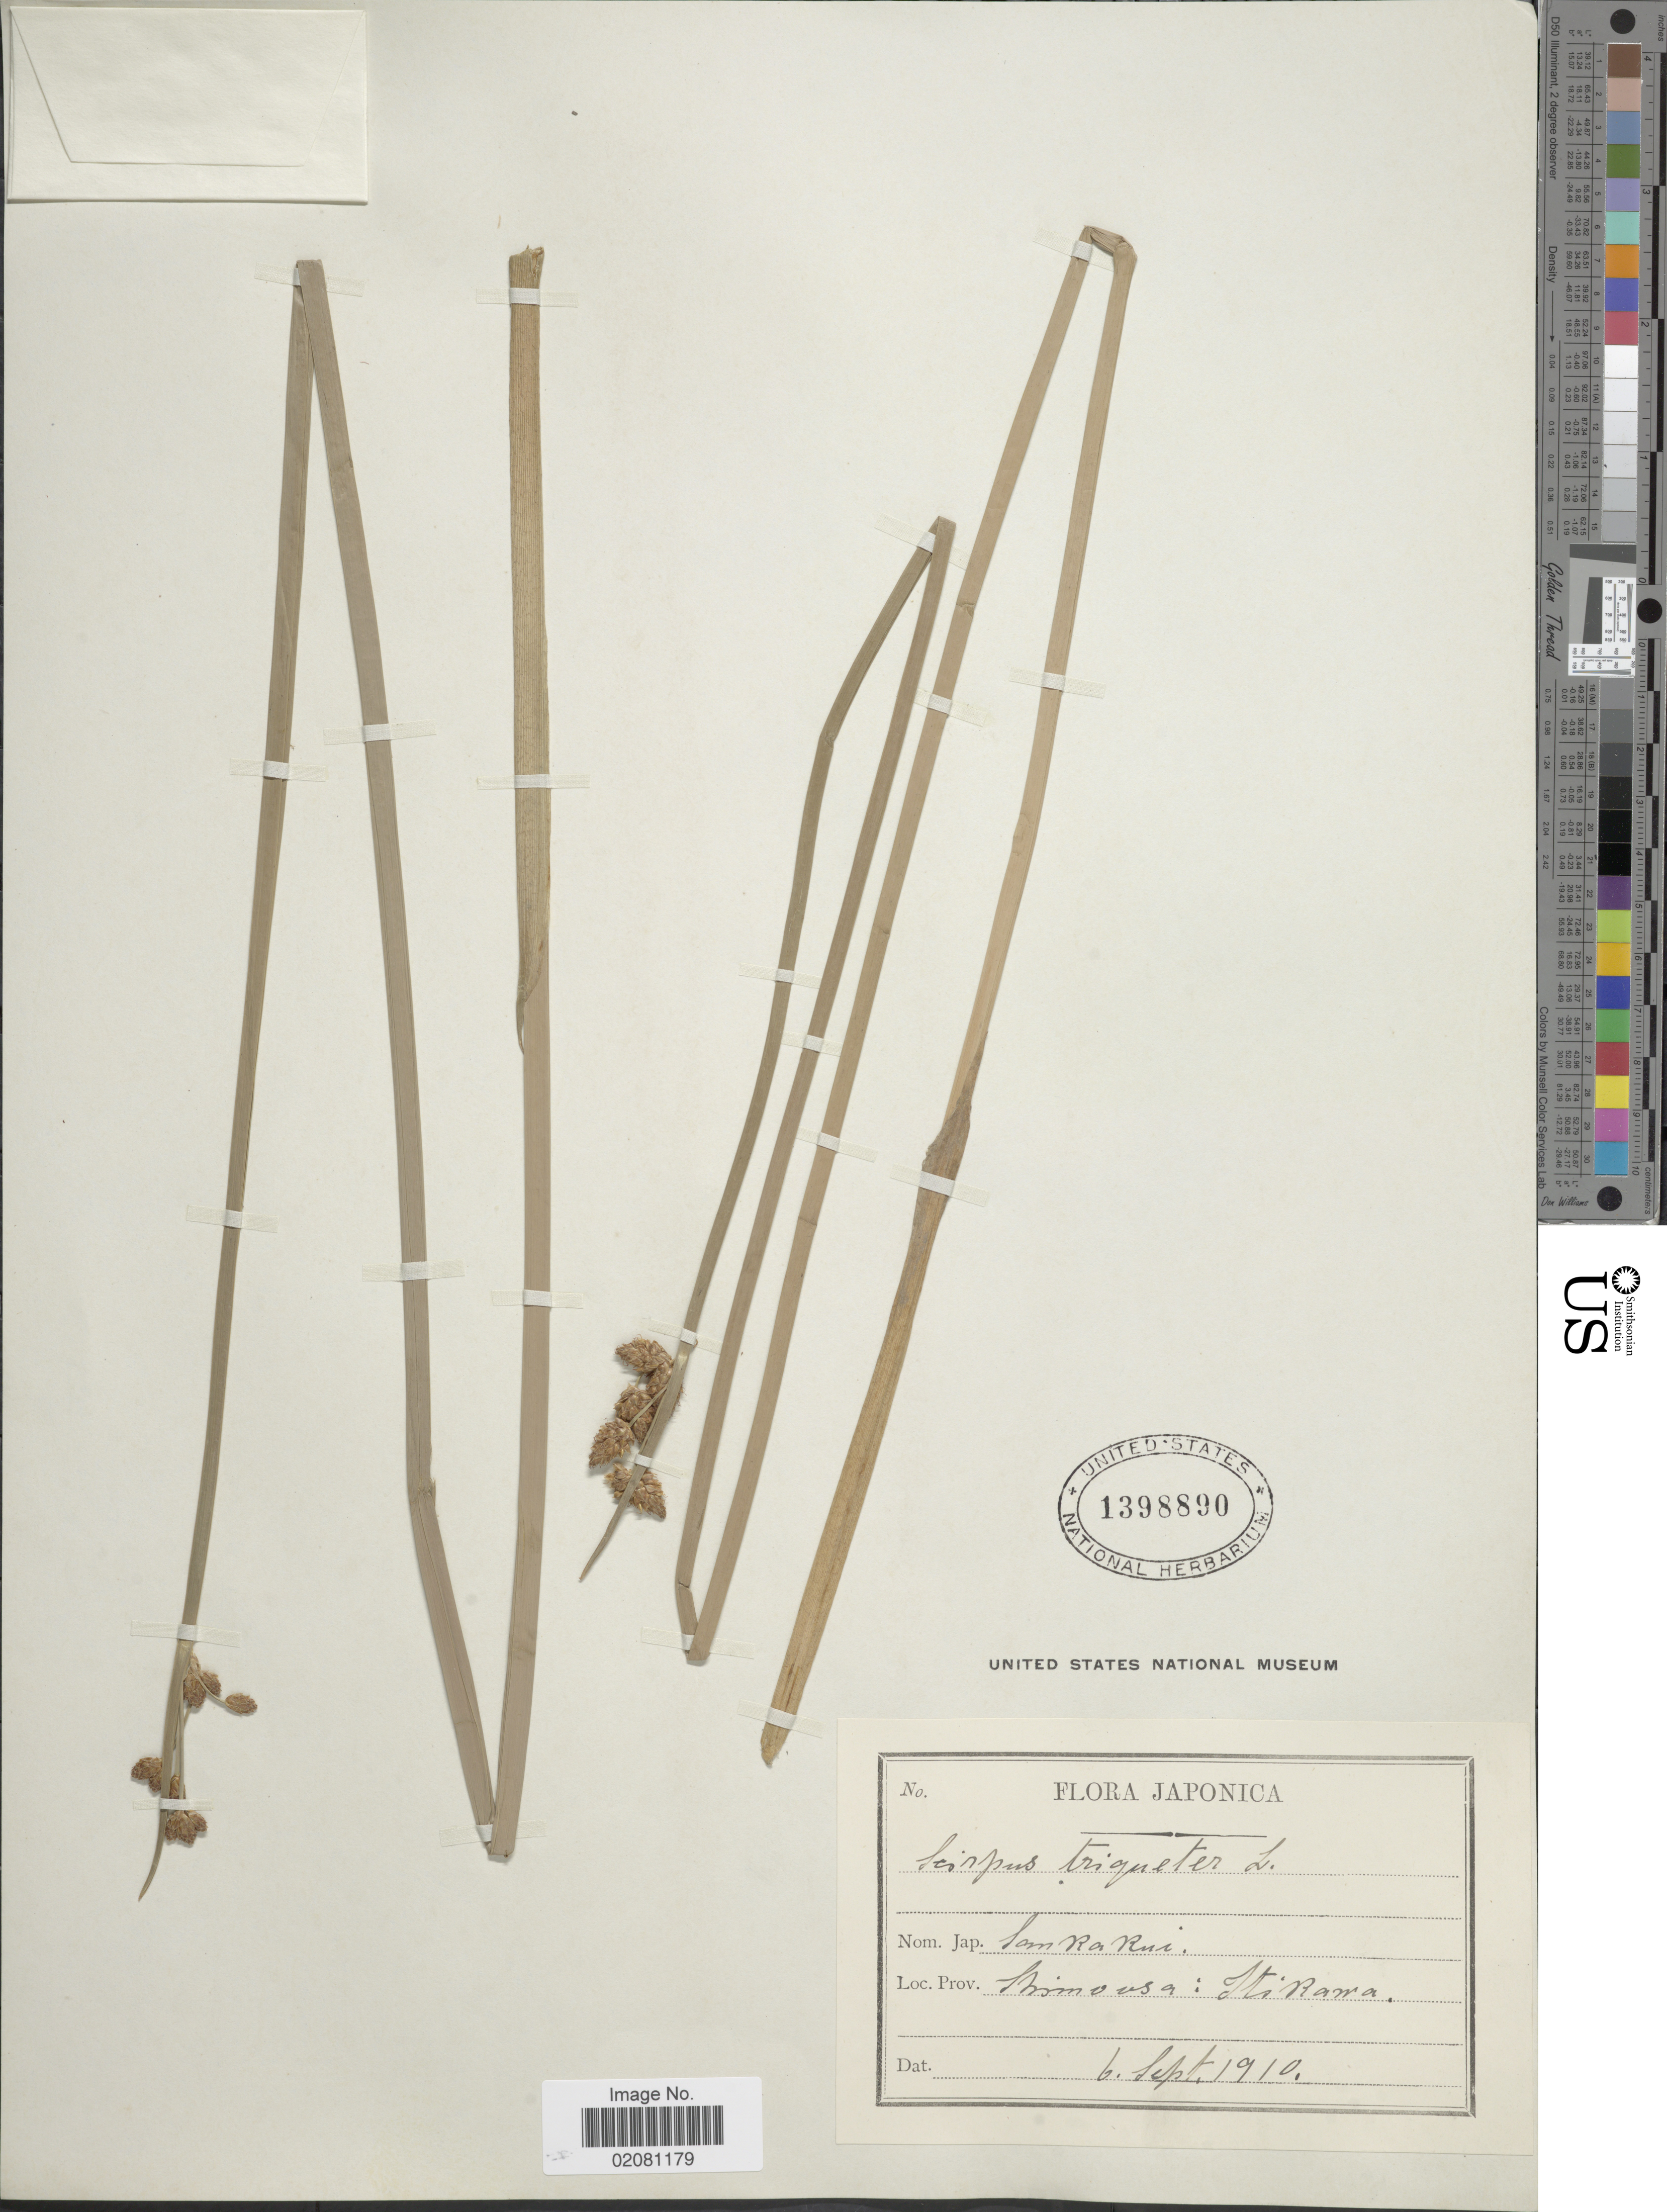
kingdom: Plantae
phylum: Tracheophyta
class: Liliopsida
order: Poales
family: Cyperaceae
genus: Schoenoplectus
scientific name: Schoenoplectus triqueter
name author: (L.) Palla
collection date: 1910-09-06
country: Japan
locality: Japonica, Shimoosa: Itikawa.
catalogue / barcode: US 1398890